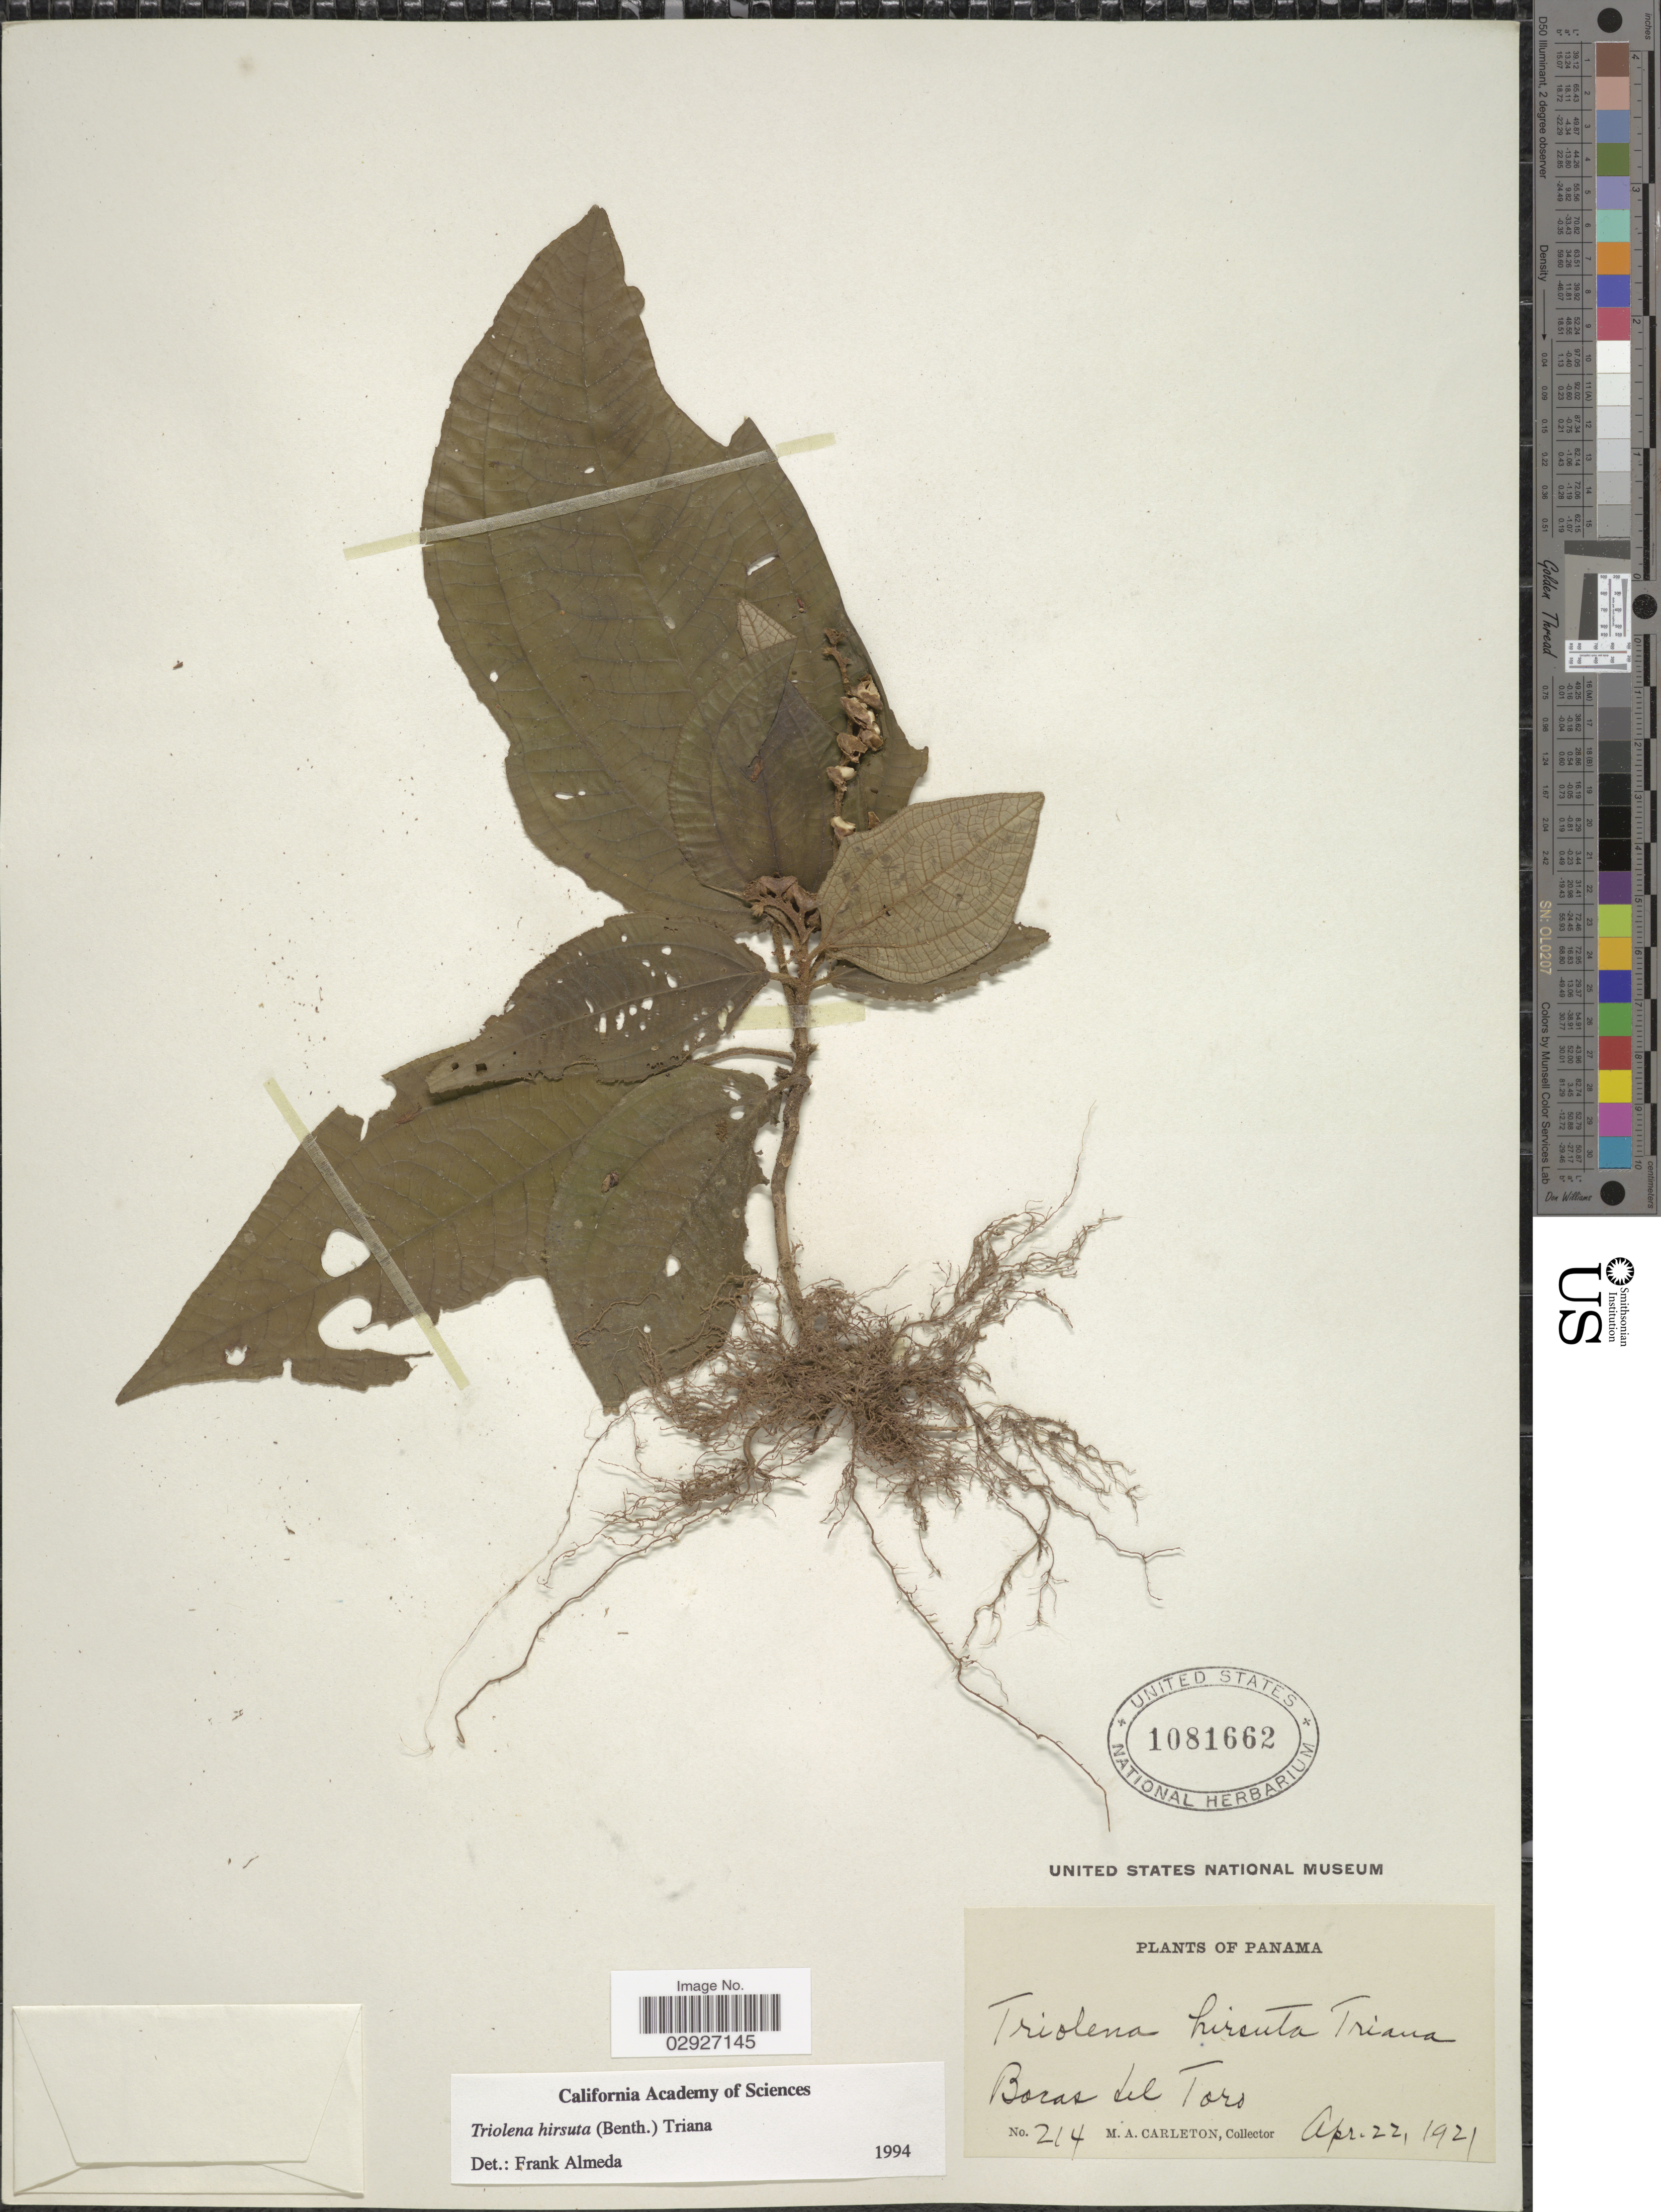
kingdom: Plantae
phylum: Tracheophyta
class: Magnoliopsida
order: Myrtales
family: Melastomataceae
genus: Triolena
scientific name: Triolena hirsuta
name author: (Benth.) Triana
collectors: M. A. Carleton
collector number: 214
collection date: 1921-04-22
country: Panama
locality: Boras del Toro.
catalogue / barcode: US 1081662